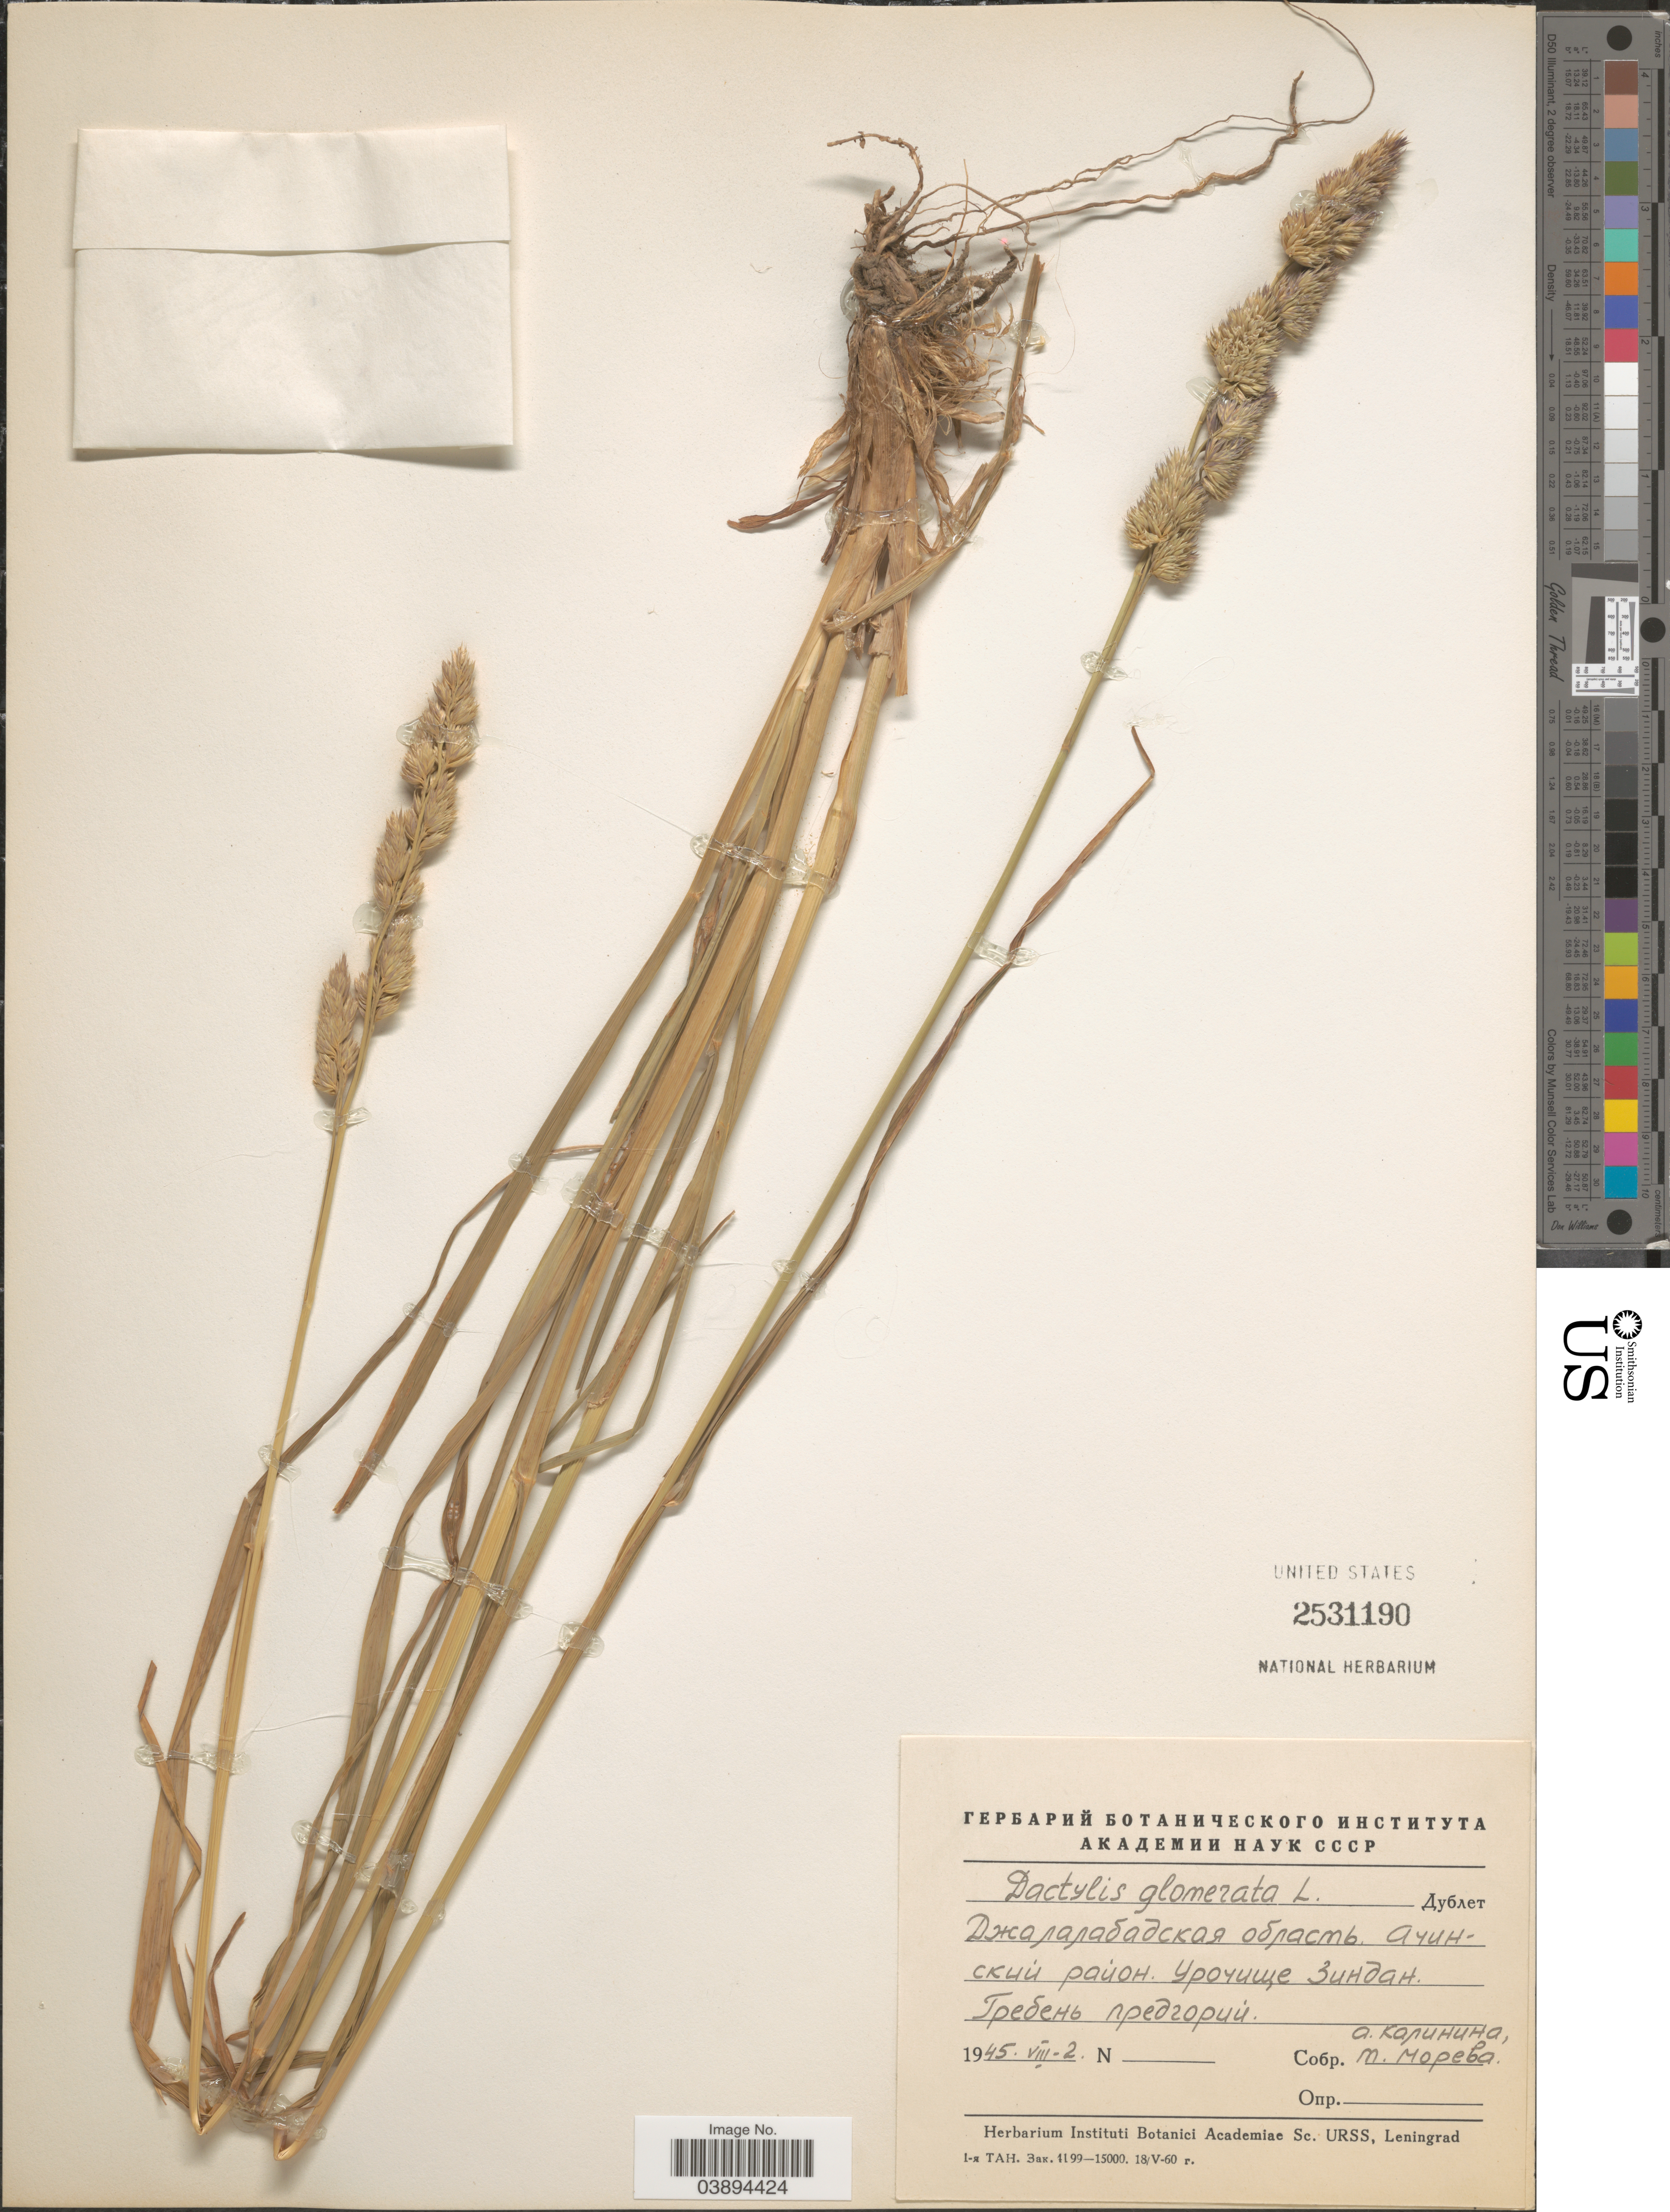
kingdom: Plantae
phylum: Tracheophyta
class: Liliopsida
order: Poales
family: Poaceae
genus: Dactylis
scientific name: Dactylis glomerata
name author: L.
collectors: A. Kalinina & T. Moreva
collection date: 1945-08-02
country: Kyrgyzstan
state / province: Jalal-Abad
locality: Zindan Pass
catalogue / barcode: US 2531190